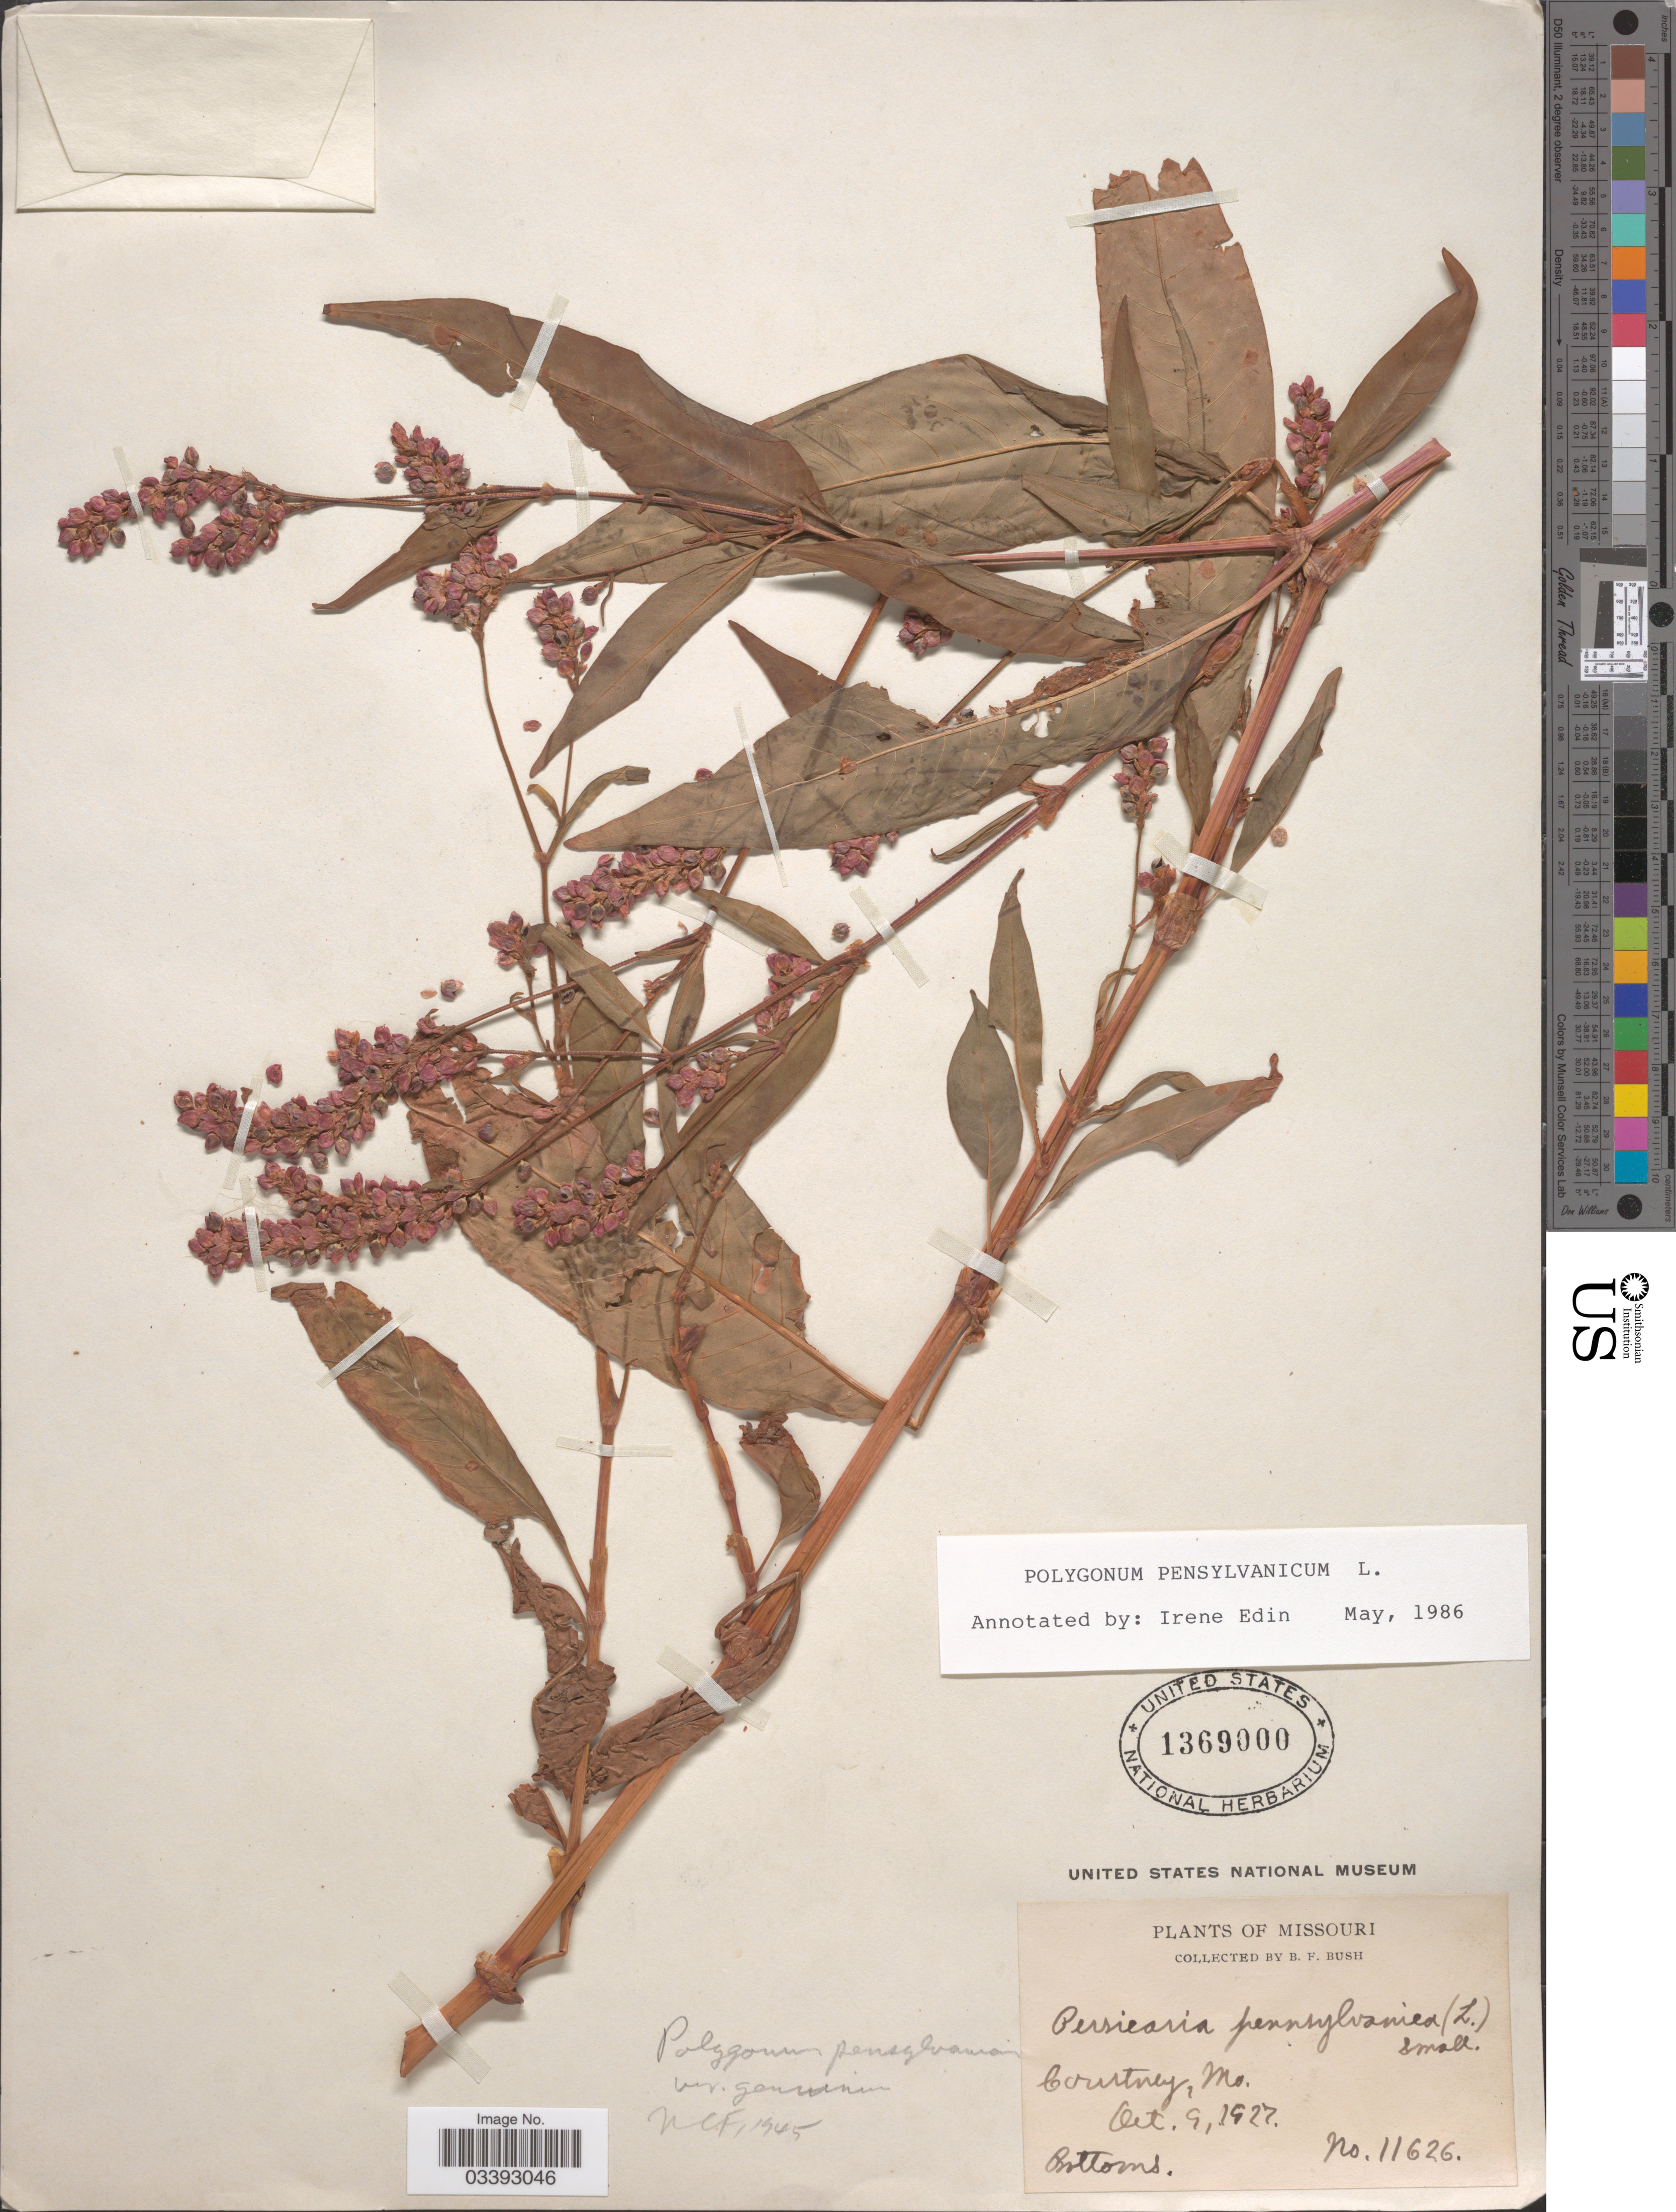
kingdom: Plantae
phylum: Tracheophyta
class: Magnoliopsida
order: Caryophyllales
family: Polygonaceae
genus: Persicaria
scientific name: Persicaria pensylvanica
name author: (L.) M. Gómez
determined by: Atha, D. E.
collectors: B. F. Bush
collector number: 11626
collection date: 1927-10-09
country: United States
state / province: Missouri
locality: Courtney.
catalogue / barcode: US 1369000